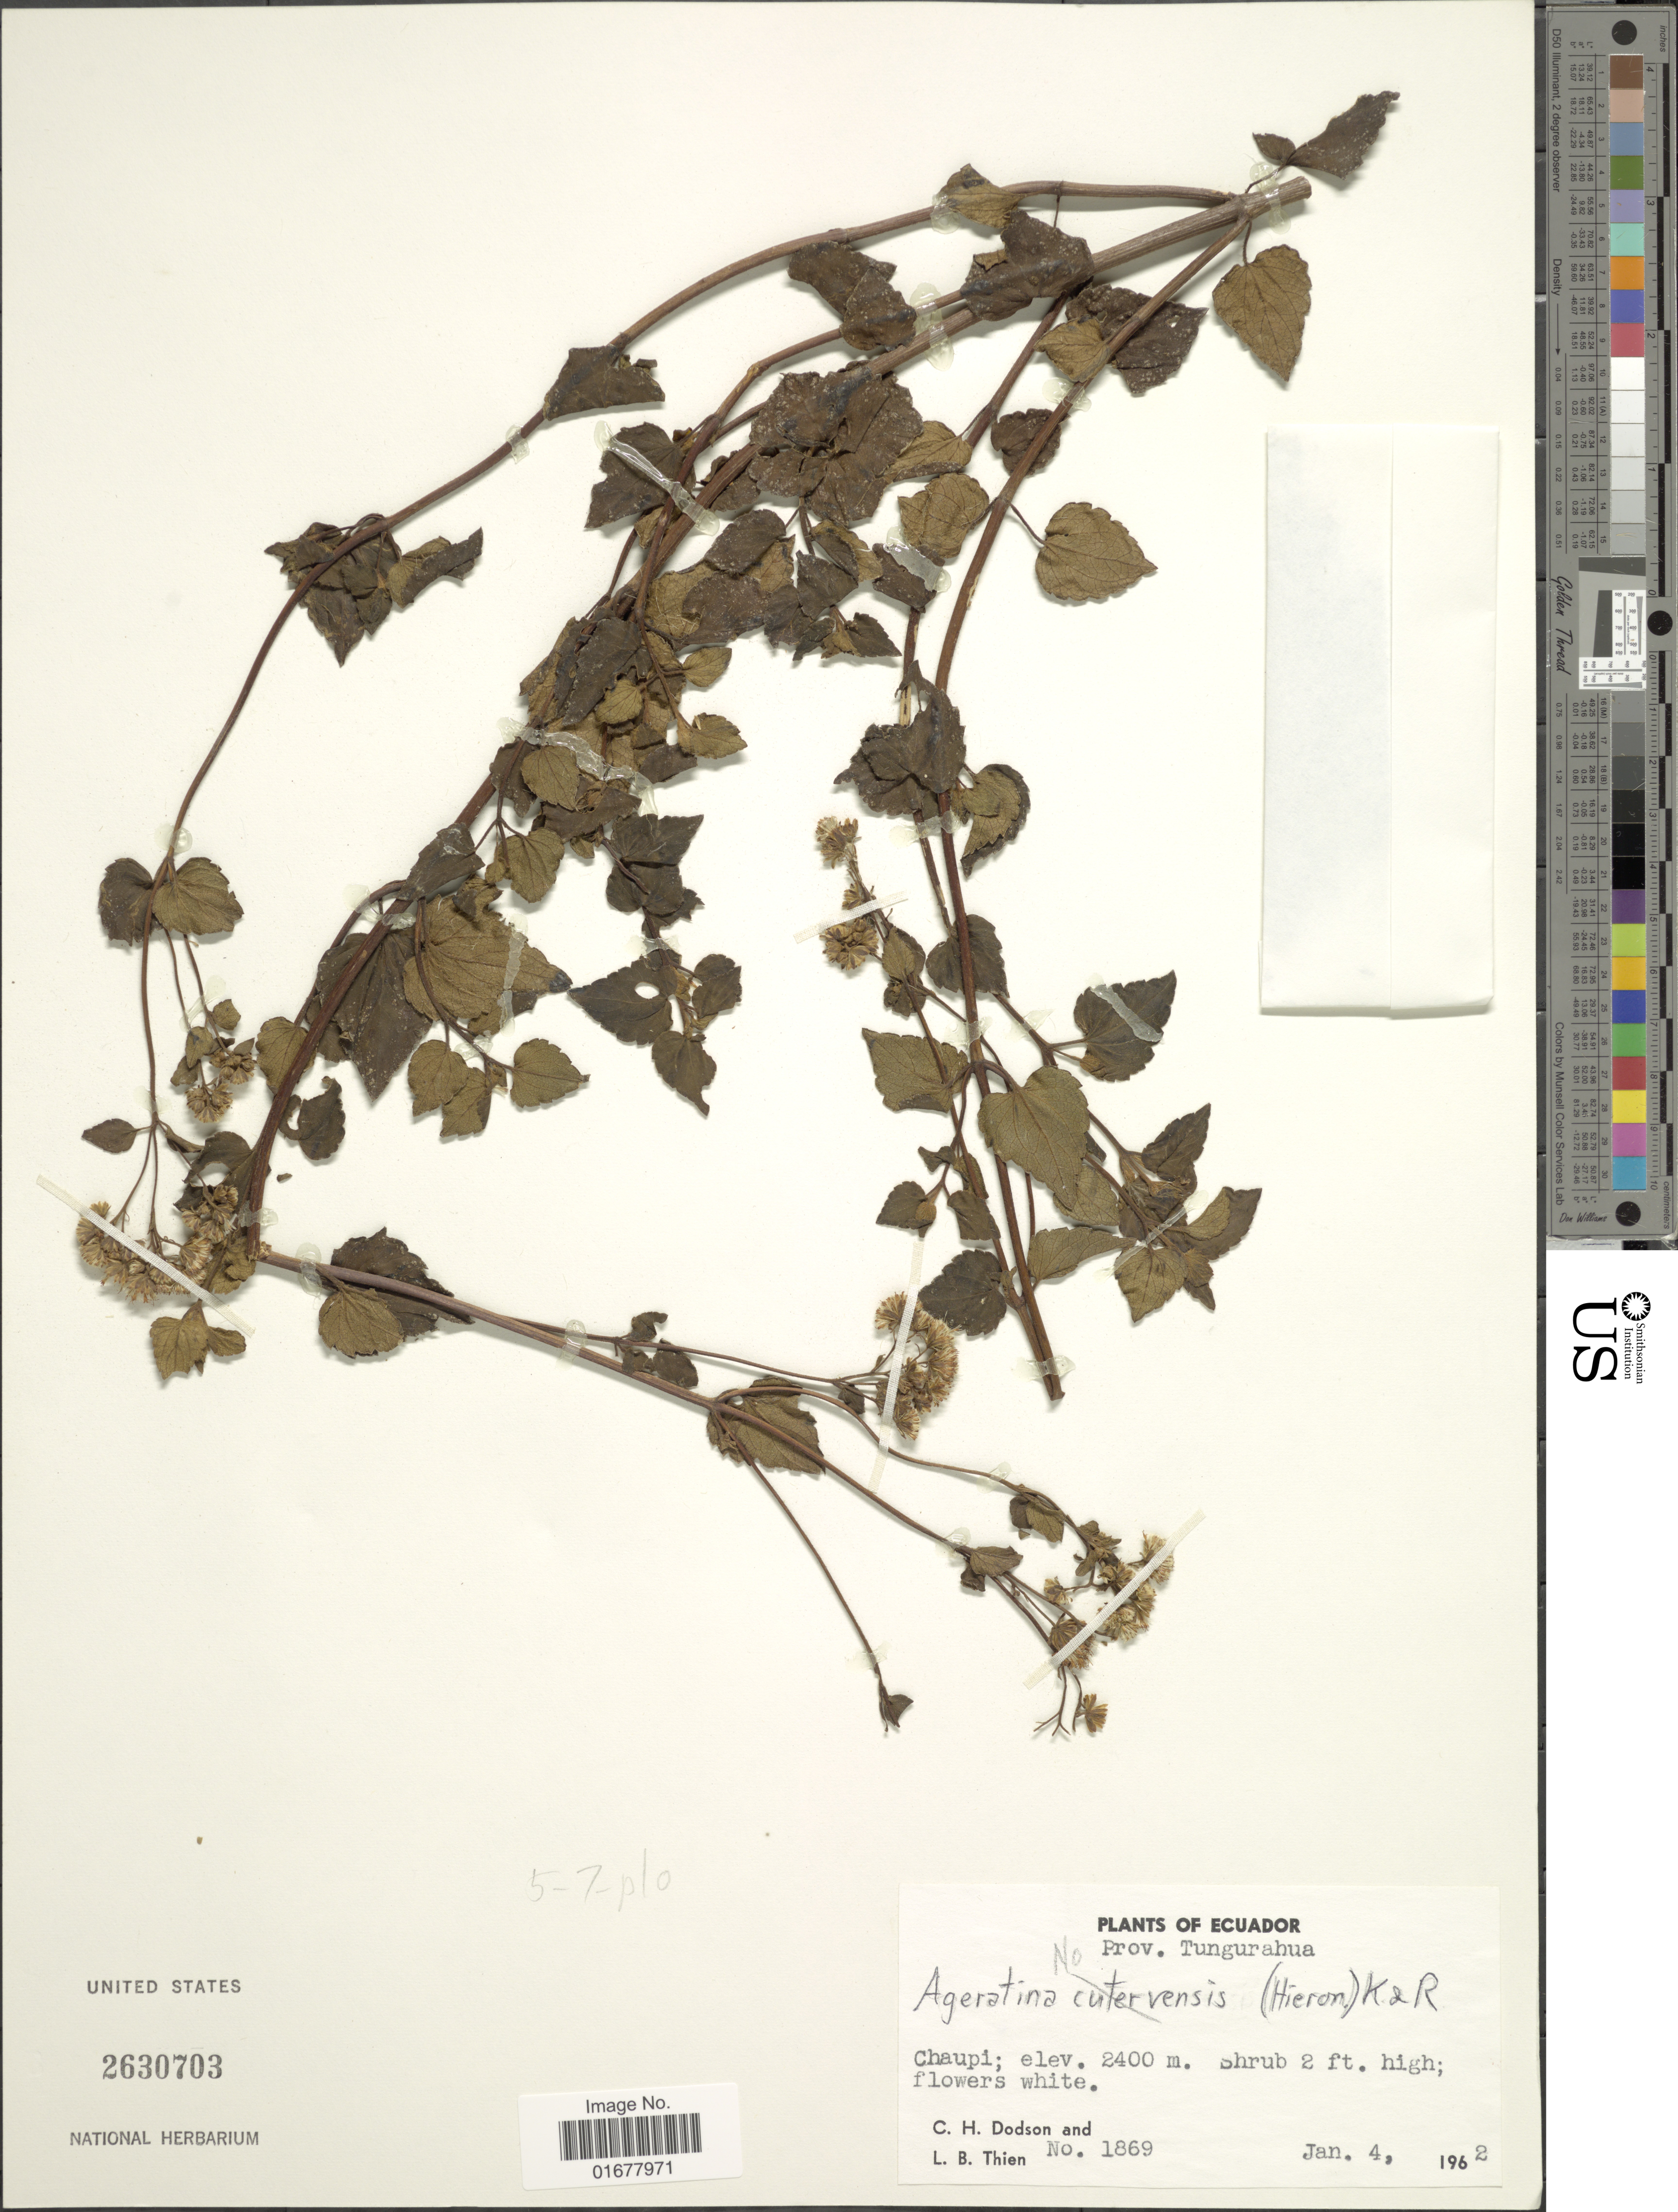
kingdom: Plantae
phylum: Tracheophyta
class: Magnoliopsida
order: Asterales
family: Asteraceae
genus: Ageratina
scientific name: Ageratina pichinchensis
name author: (Kunth) R.M. King & H. Rob.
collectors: C. H. Dodson & L. Thien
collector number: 1869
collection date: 1962-01-04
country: Ecuador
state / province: Tungurahua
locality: Prov. Tungurahua, Chaup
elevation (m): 2400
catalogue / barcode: US 2630703